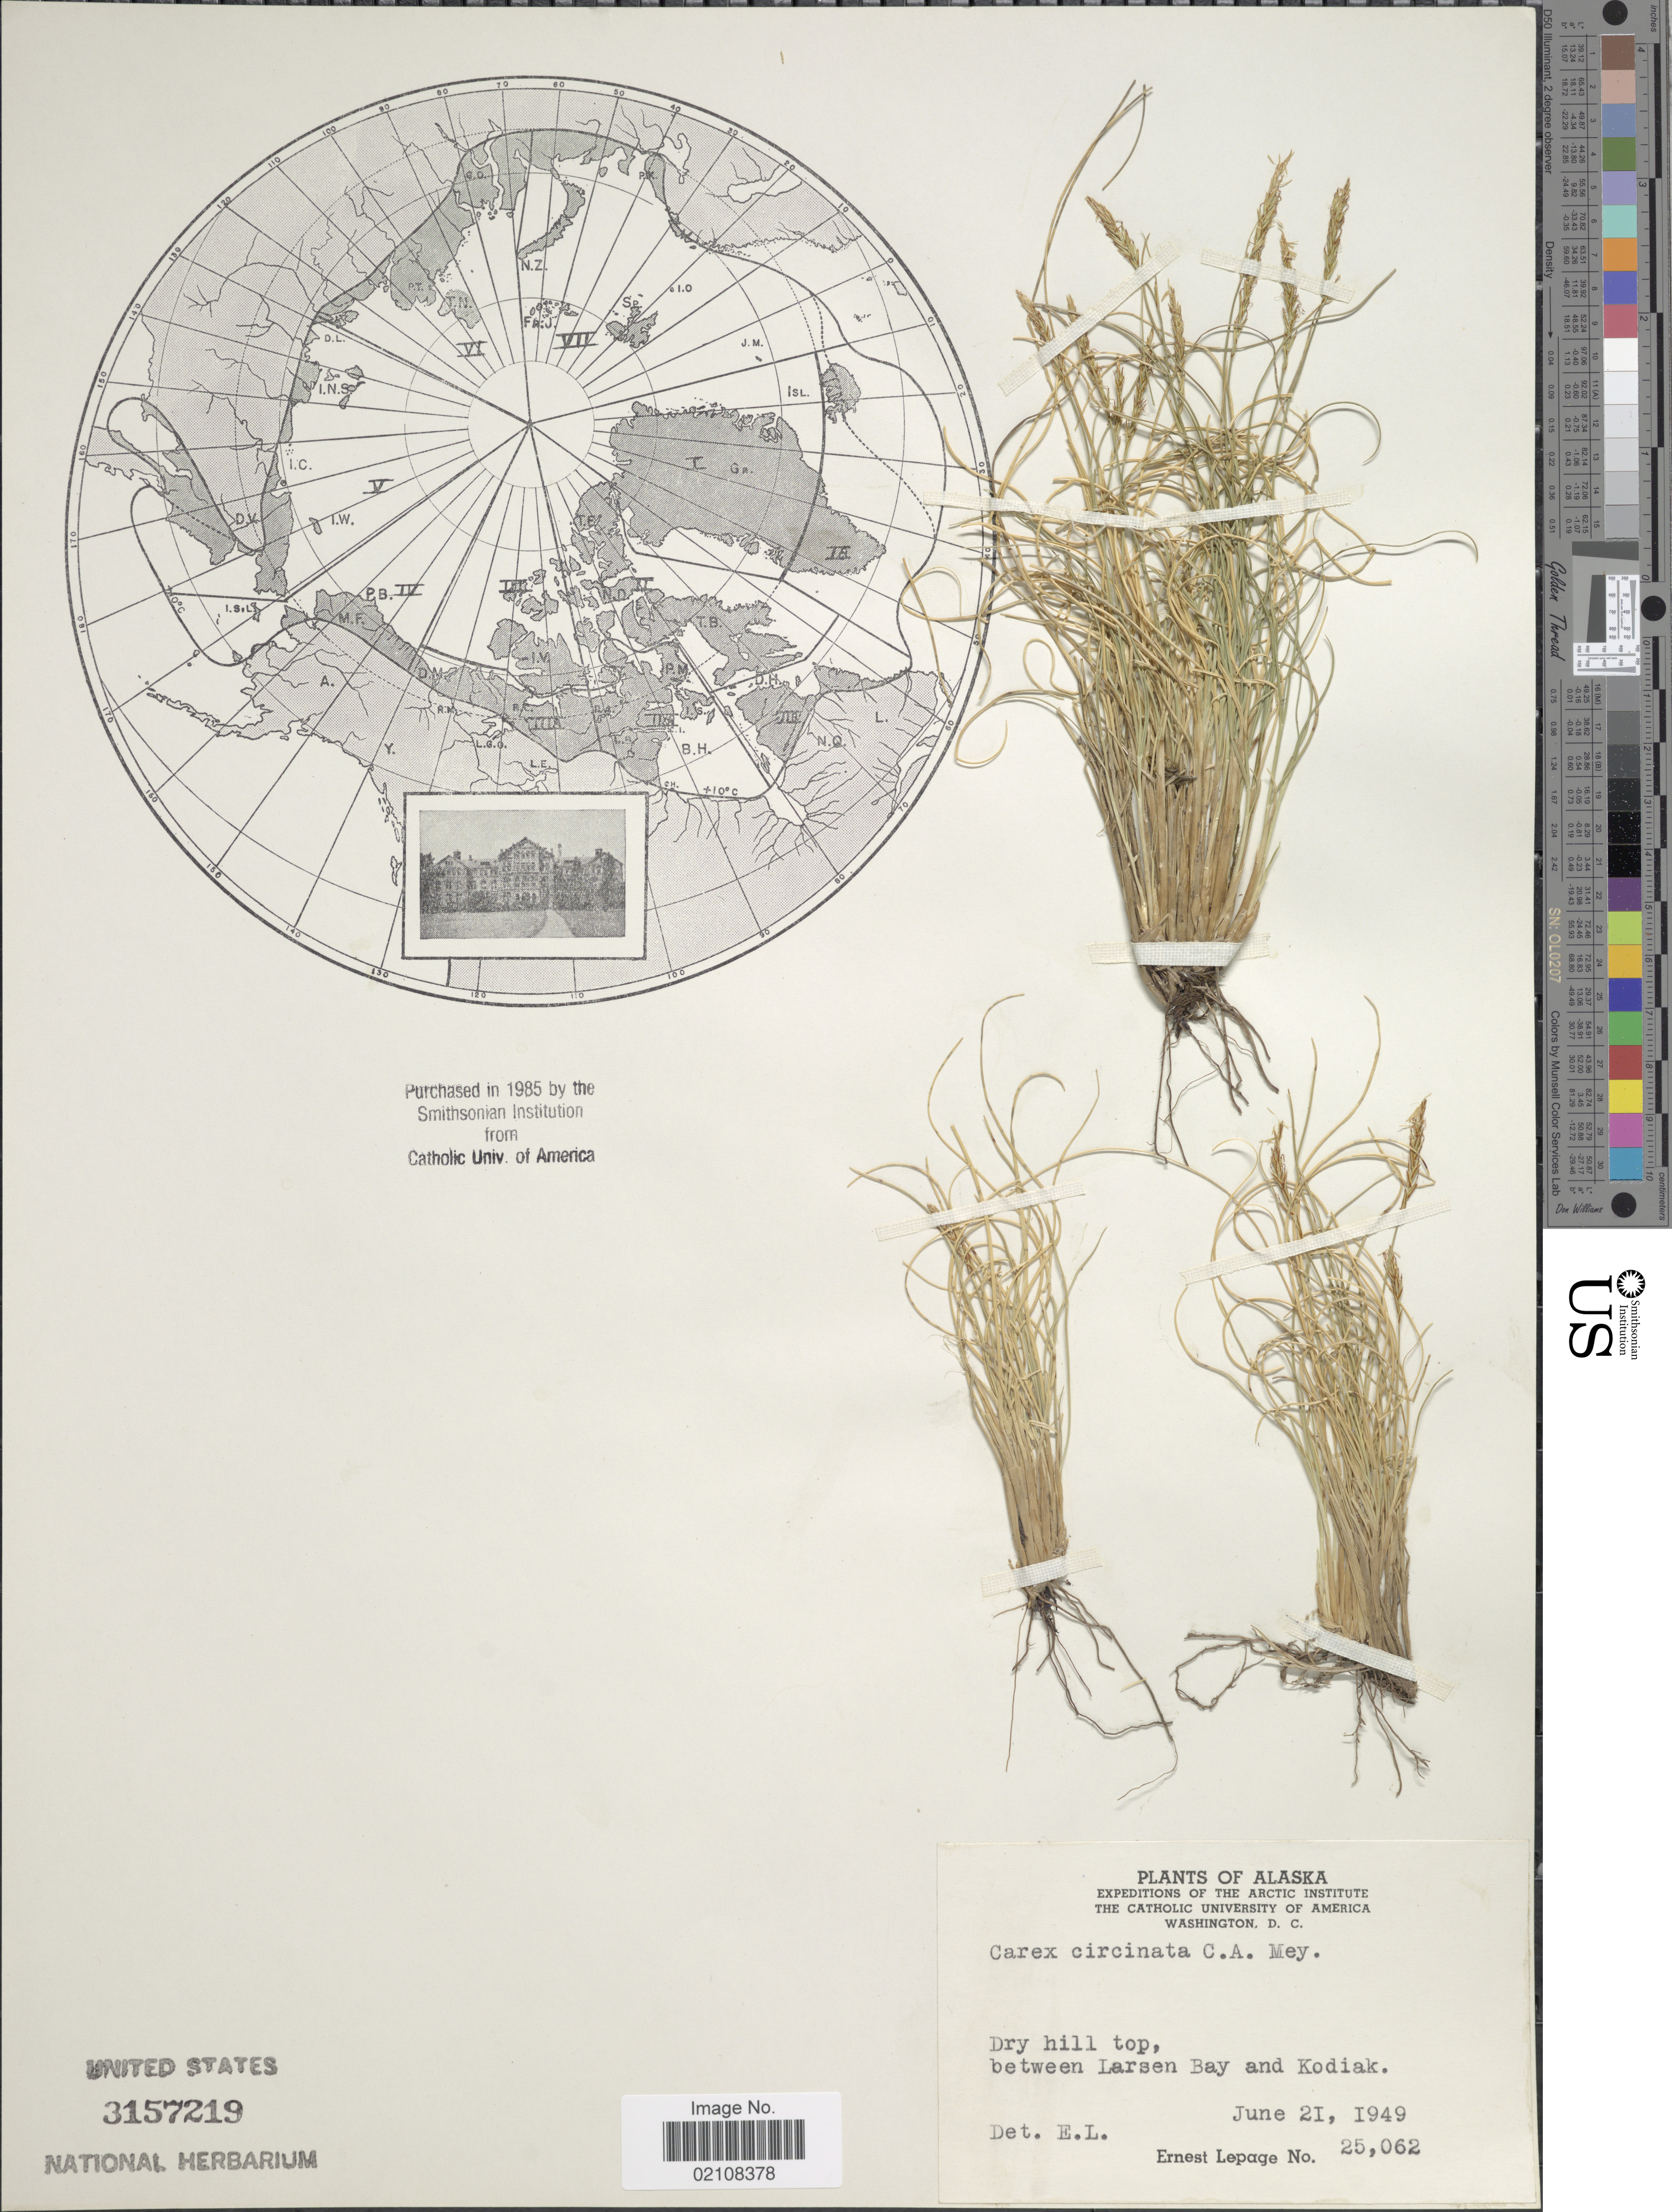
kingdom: Plantae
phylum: Tracheophyta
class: Liliopsida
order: Poales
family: Cyperaceae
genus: Carex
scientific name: Carex circinata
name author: C.A. Mey.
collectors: E. Lepage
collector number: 25062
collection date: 1949-06-21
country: United States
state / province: Alaska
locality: Between Larsen Bay and Kodiak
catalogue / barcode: US 3157219